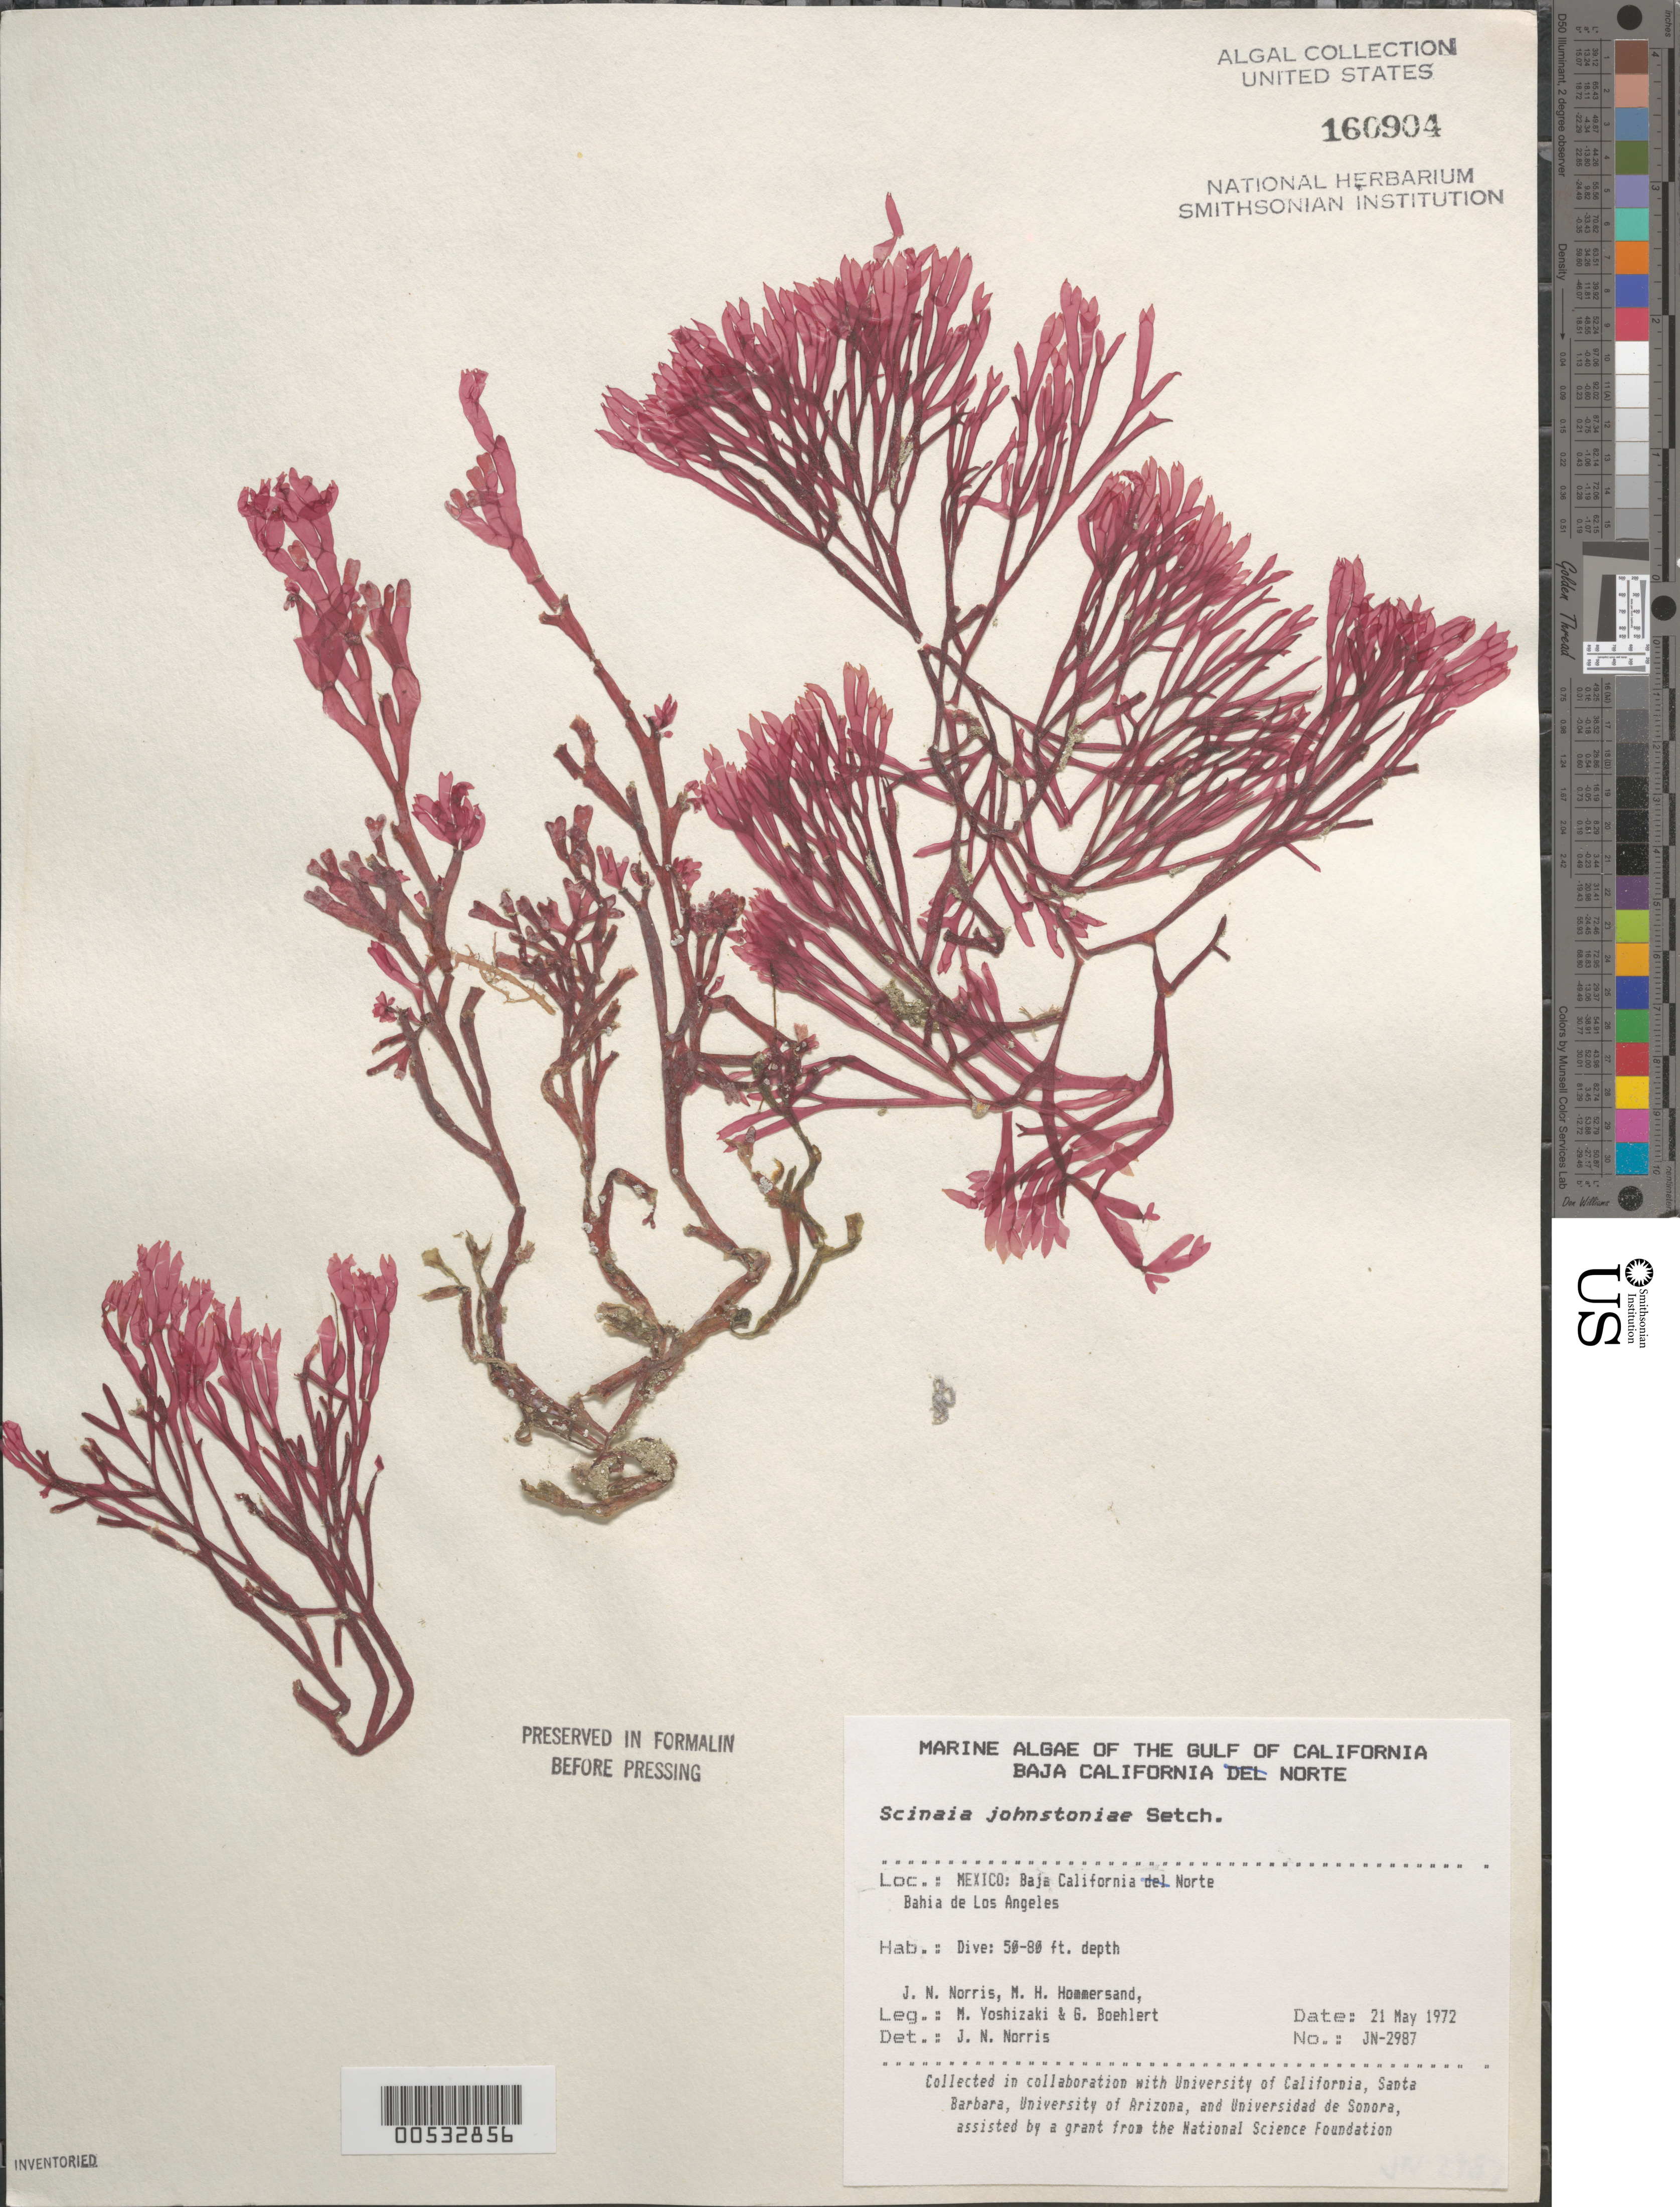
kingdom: Plantae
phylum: Rhodophyta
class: Florideophyceae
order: Nemaliales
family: Scinaiaceae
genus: Scinaia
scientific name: Scinaia johnstoniae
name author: Setch.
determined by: Norris, James N.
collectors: J. N. Norris, M. H. Hommersand, M. Yoshizaki & G. Boehlert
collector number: JN-2987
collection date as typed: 21 May 1972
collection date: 1972-05-21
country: Mexico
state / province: Baja California Norte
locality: Bahia de los Angeles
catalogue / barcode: US 160904